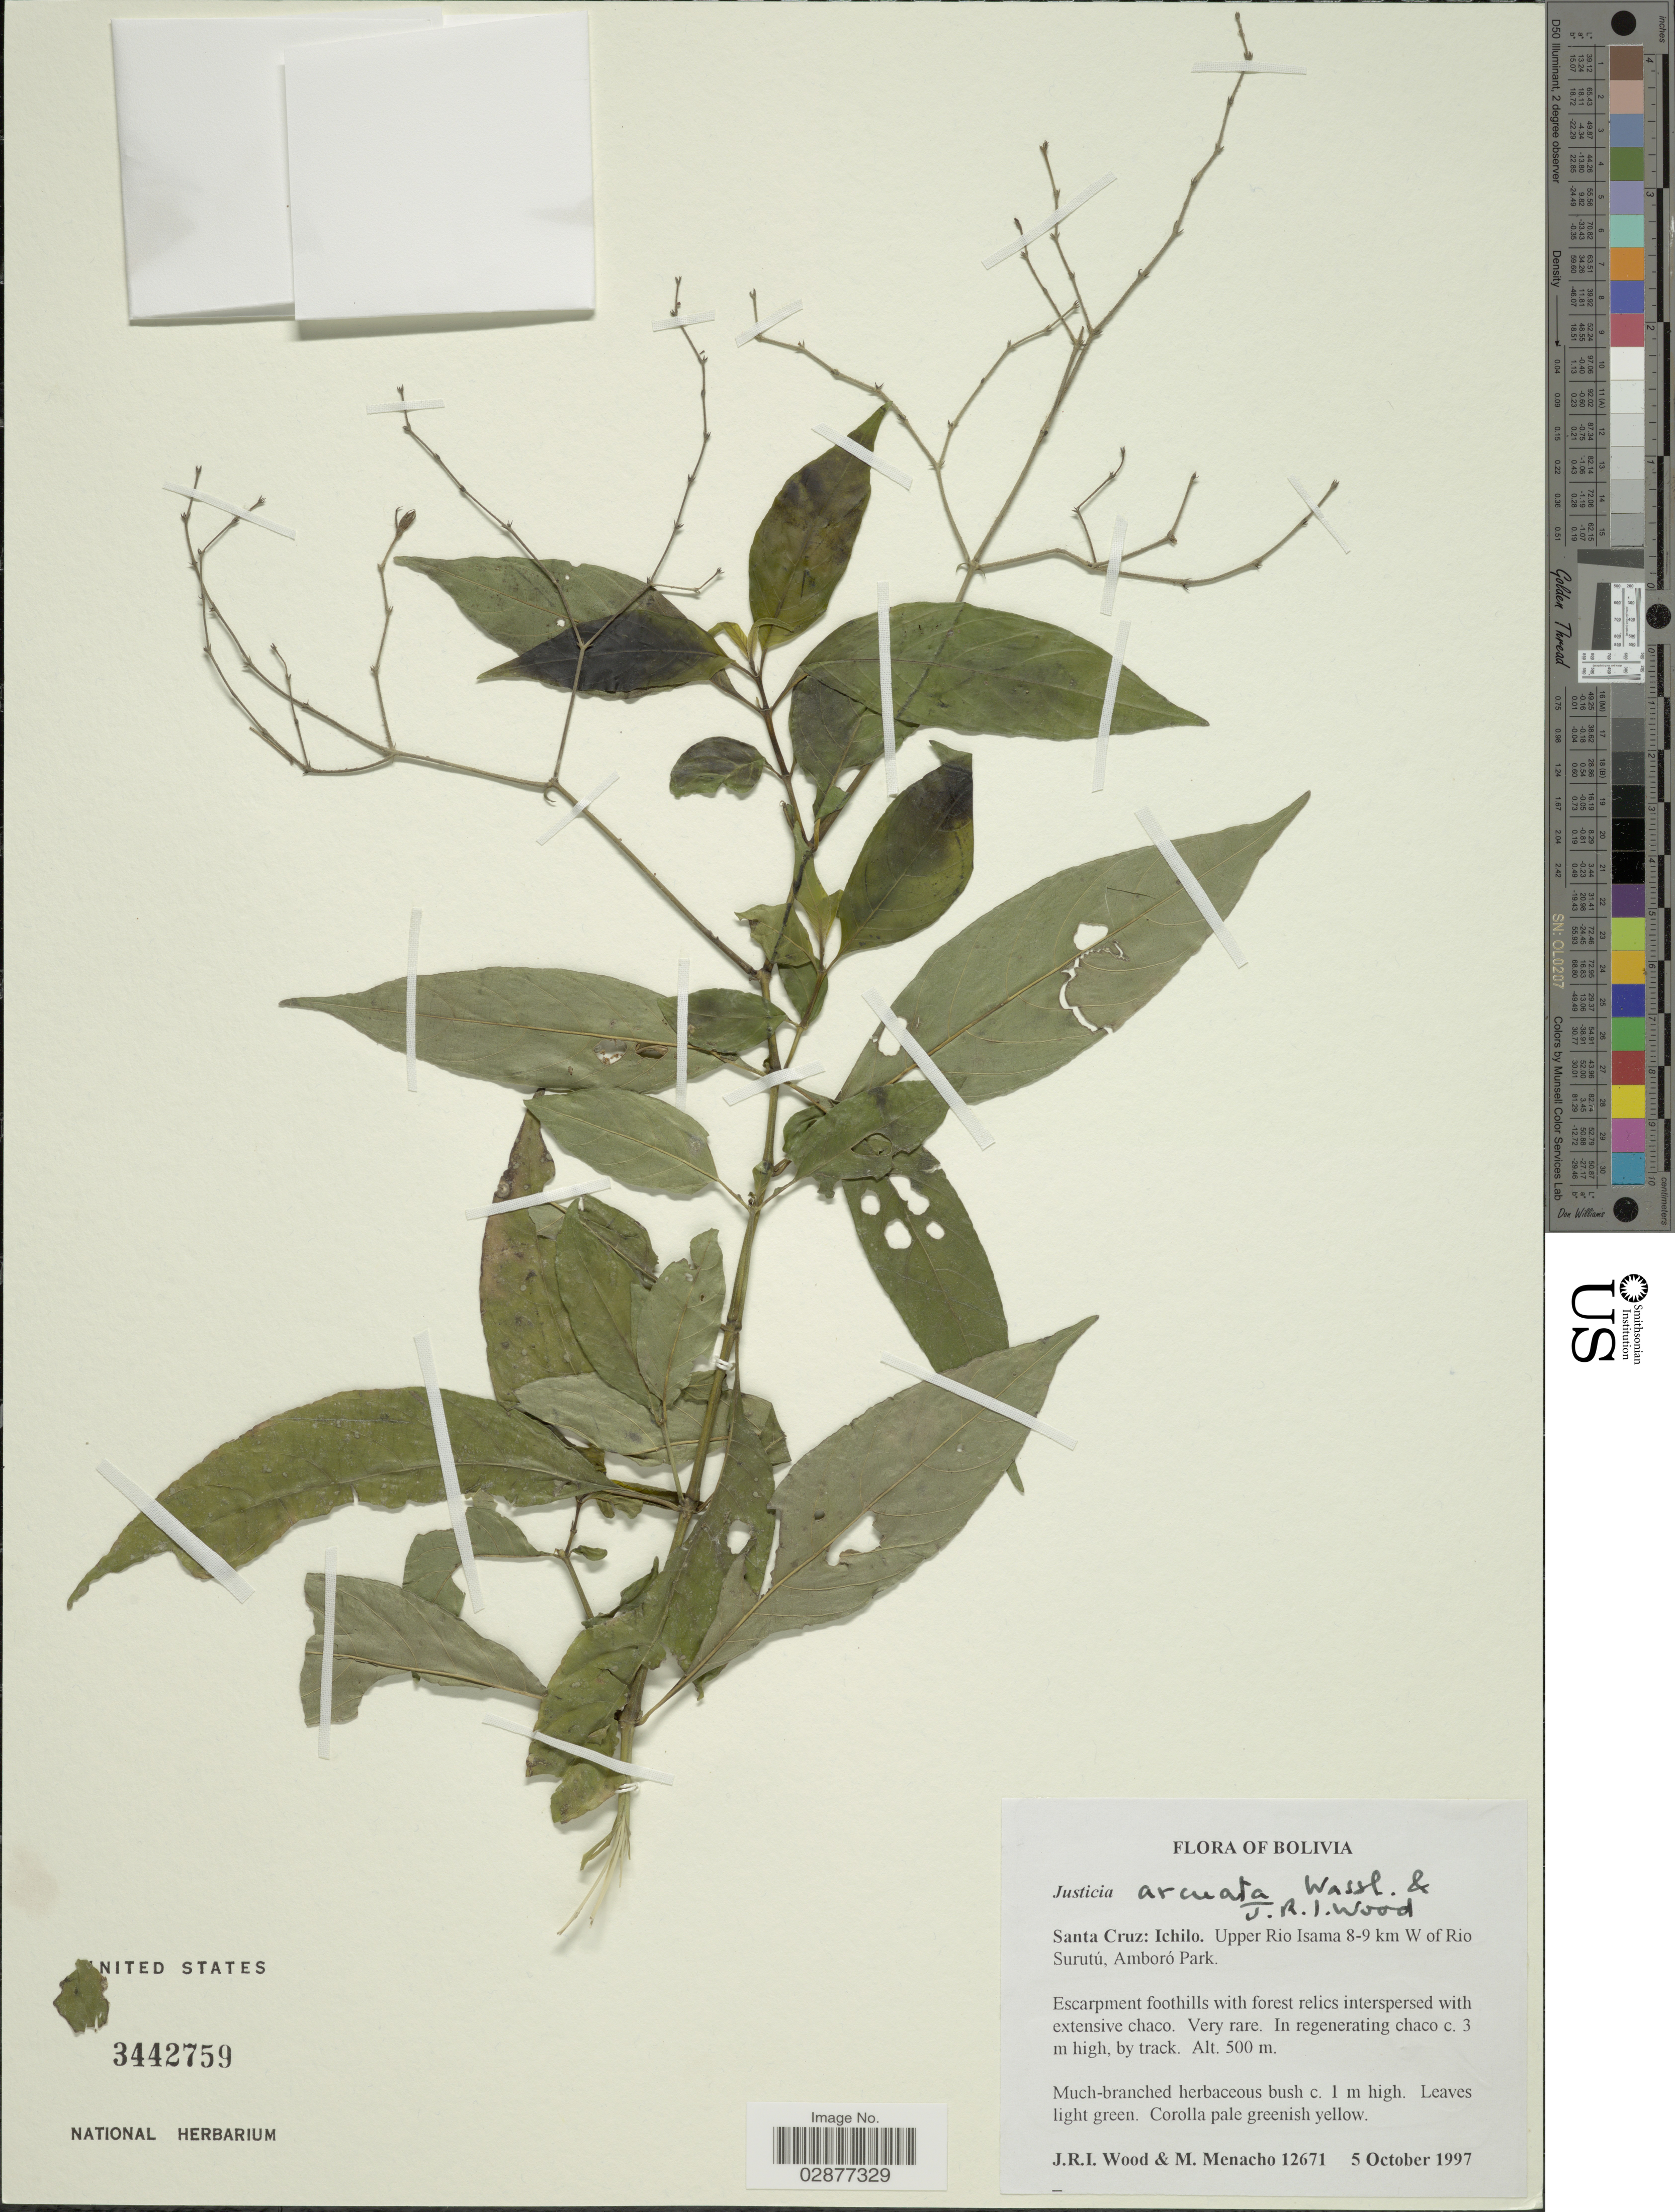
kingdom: Plantae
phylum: Tracheophyta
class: Magnoliopsida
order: Lamiales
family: Acanthaceae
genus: Justicia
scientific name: Justicia arcuata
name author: Wassh. & J.R.I. Wood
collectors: J. R. I. Wood & M. Menacho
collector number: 12671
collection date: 1997-10-05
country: Bolivia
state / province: Santa Cruz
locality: Ichilo. Upper Rio Isama 8-9 km W of Rio Surutú, Amboró Park.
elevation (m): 500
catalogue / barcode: US 3442759